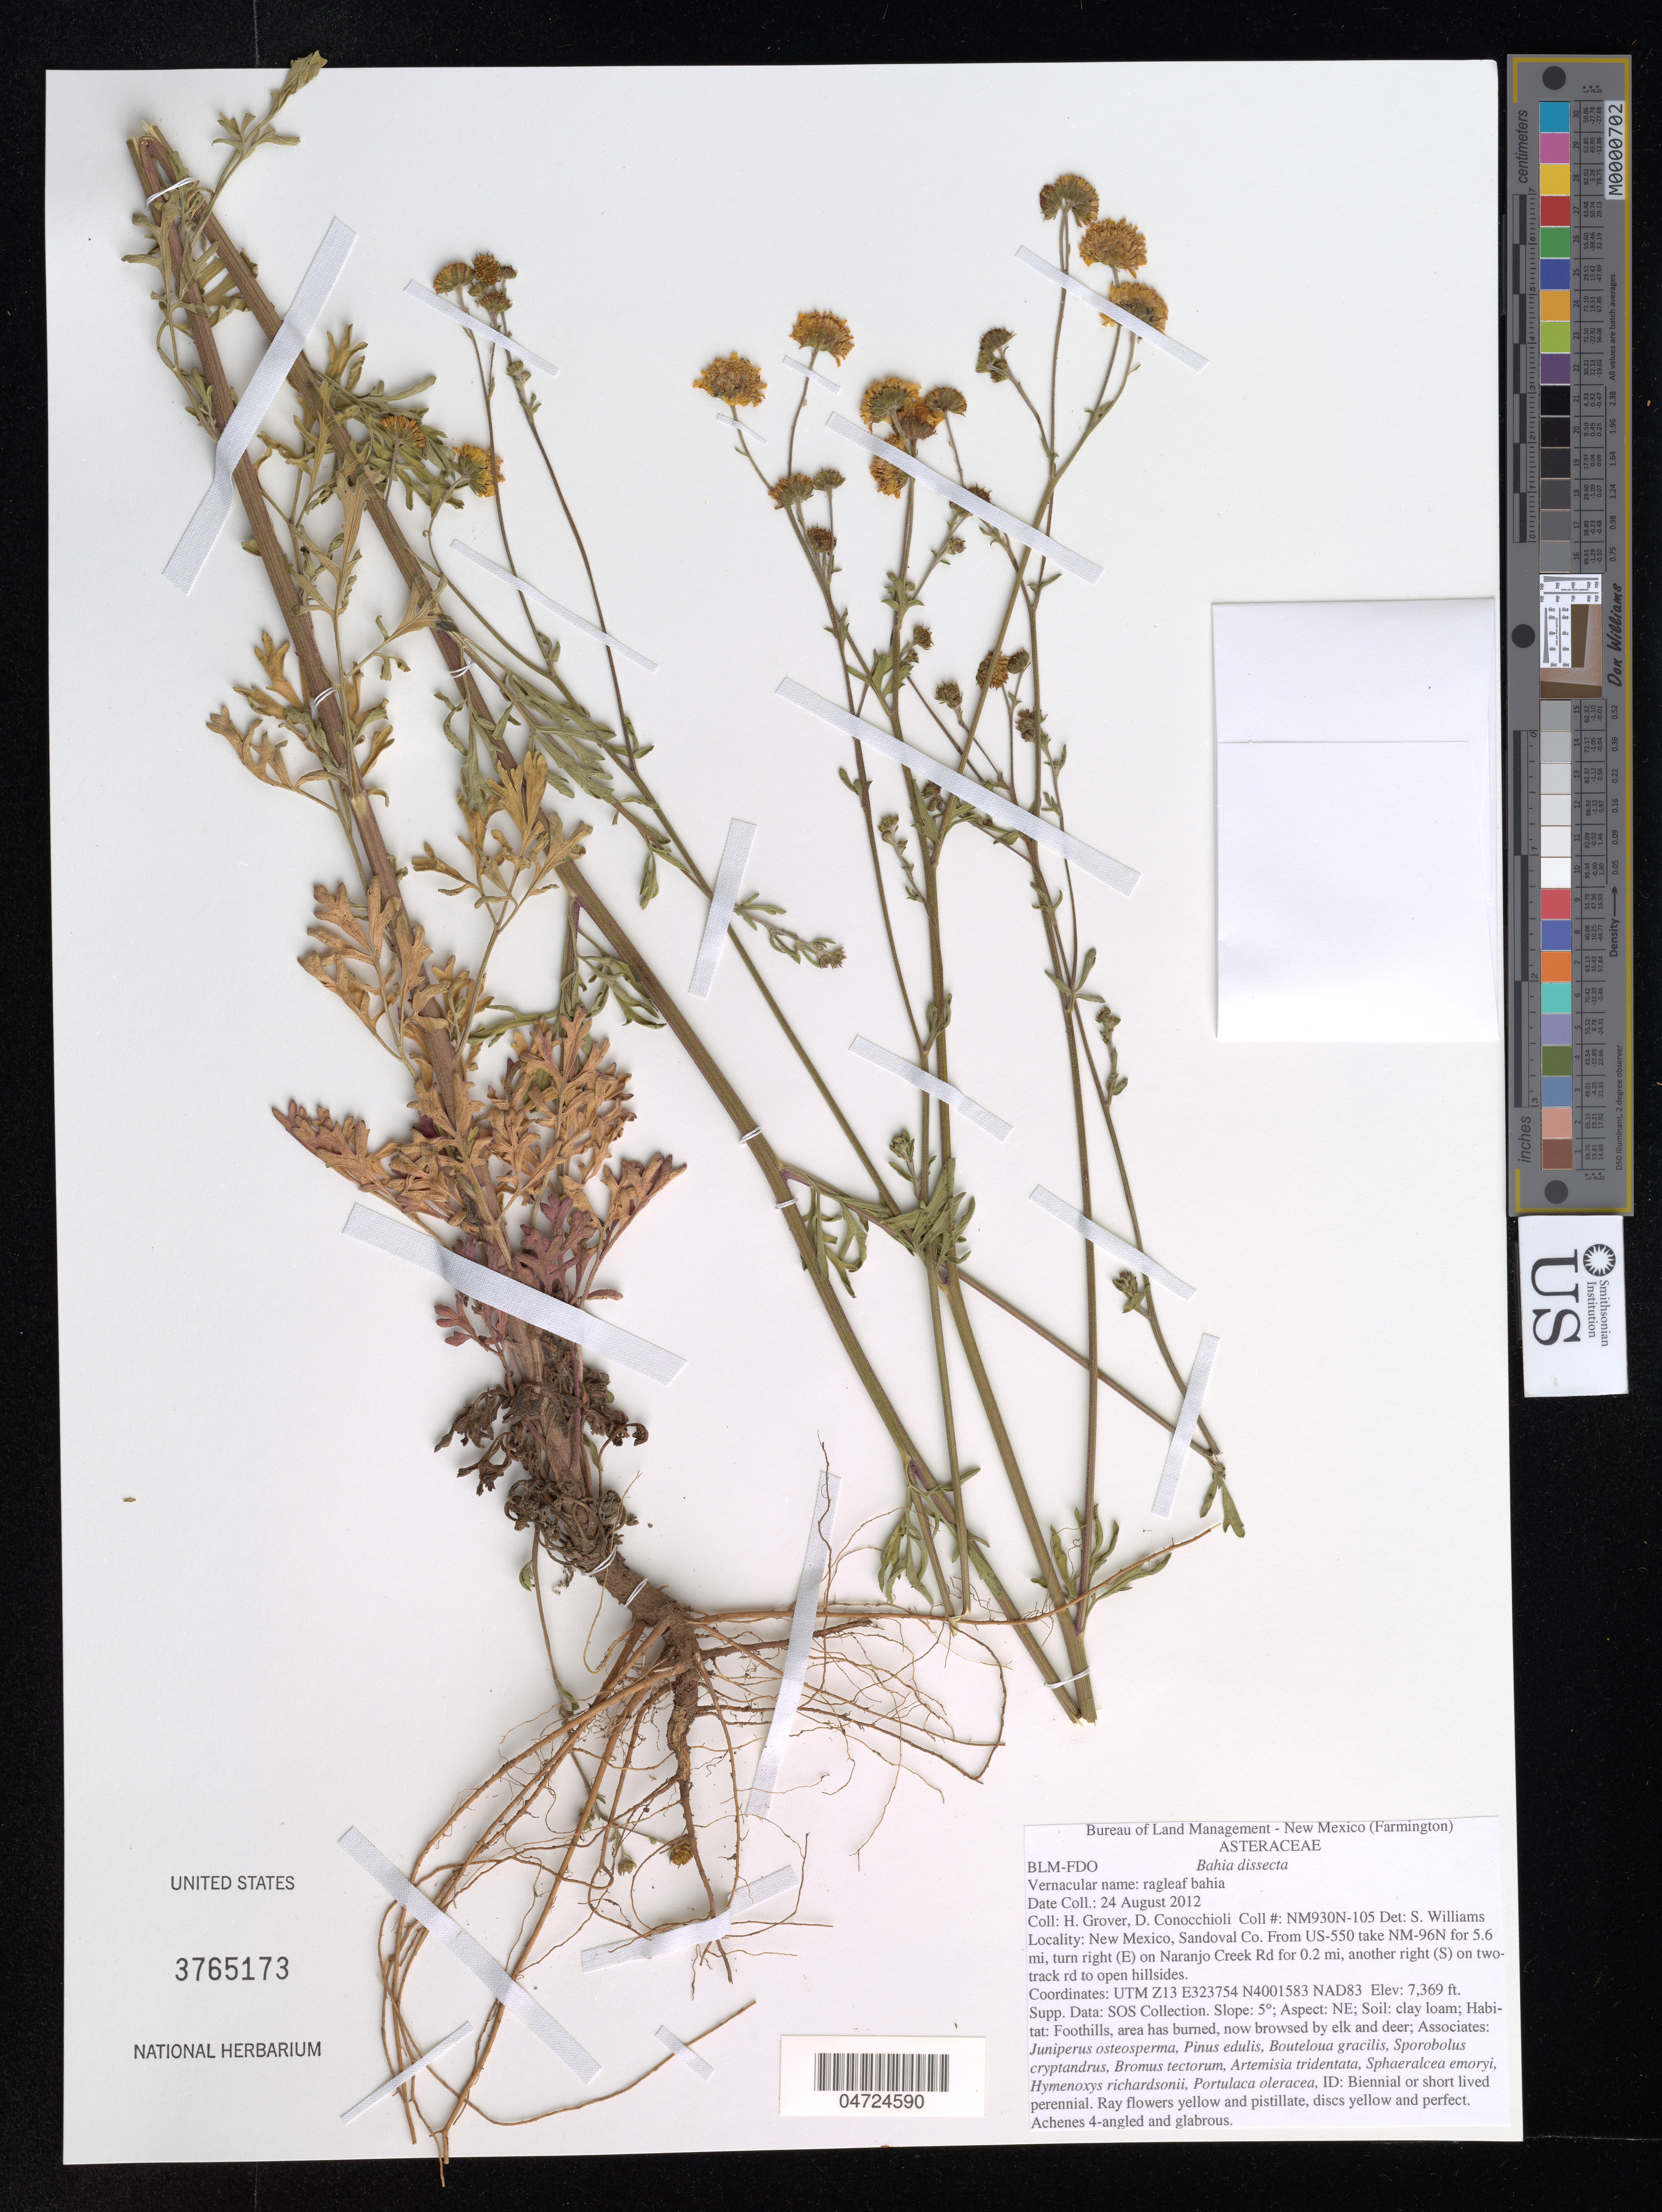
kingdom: Plantae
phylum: Tracheophyta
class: Magnoliopsida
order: Asterales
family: Asteraceae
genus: Bahia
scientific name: Bahia dissecta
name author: (A. Gray) Britton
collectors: H. Grover & D. Conocchioli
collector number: NM930N-105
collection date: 2012-08-24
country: United States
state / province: New Mexico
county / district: Sandoval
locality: Sandoval Co. From US-550 take NM-96N for 5.6 mi, turn right (E) on Naranjo Creek Rd for 0.2 mi, another right (S) on two-track rd to open hillsides. UTM Z13 NAD83.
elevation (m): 2246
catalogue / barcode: US 3765173